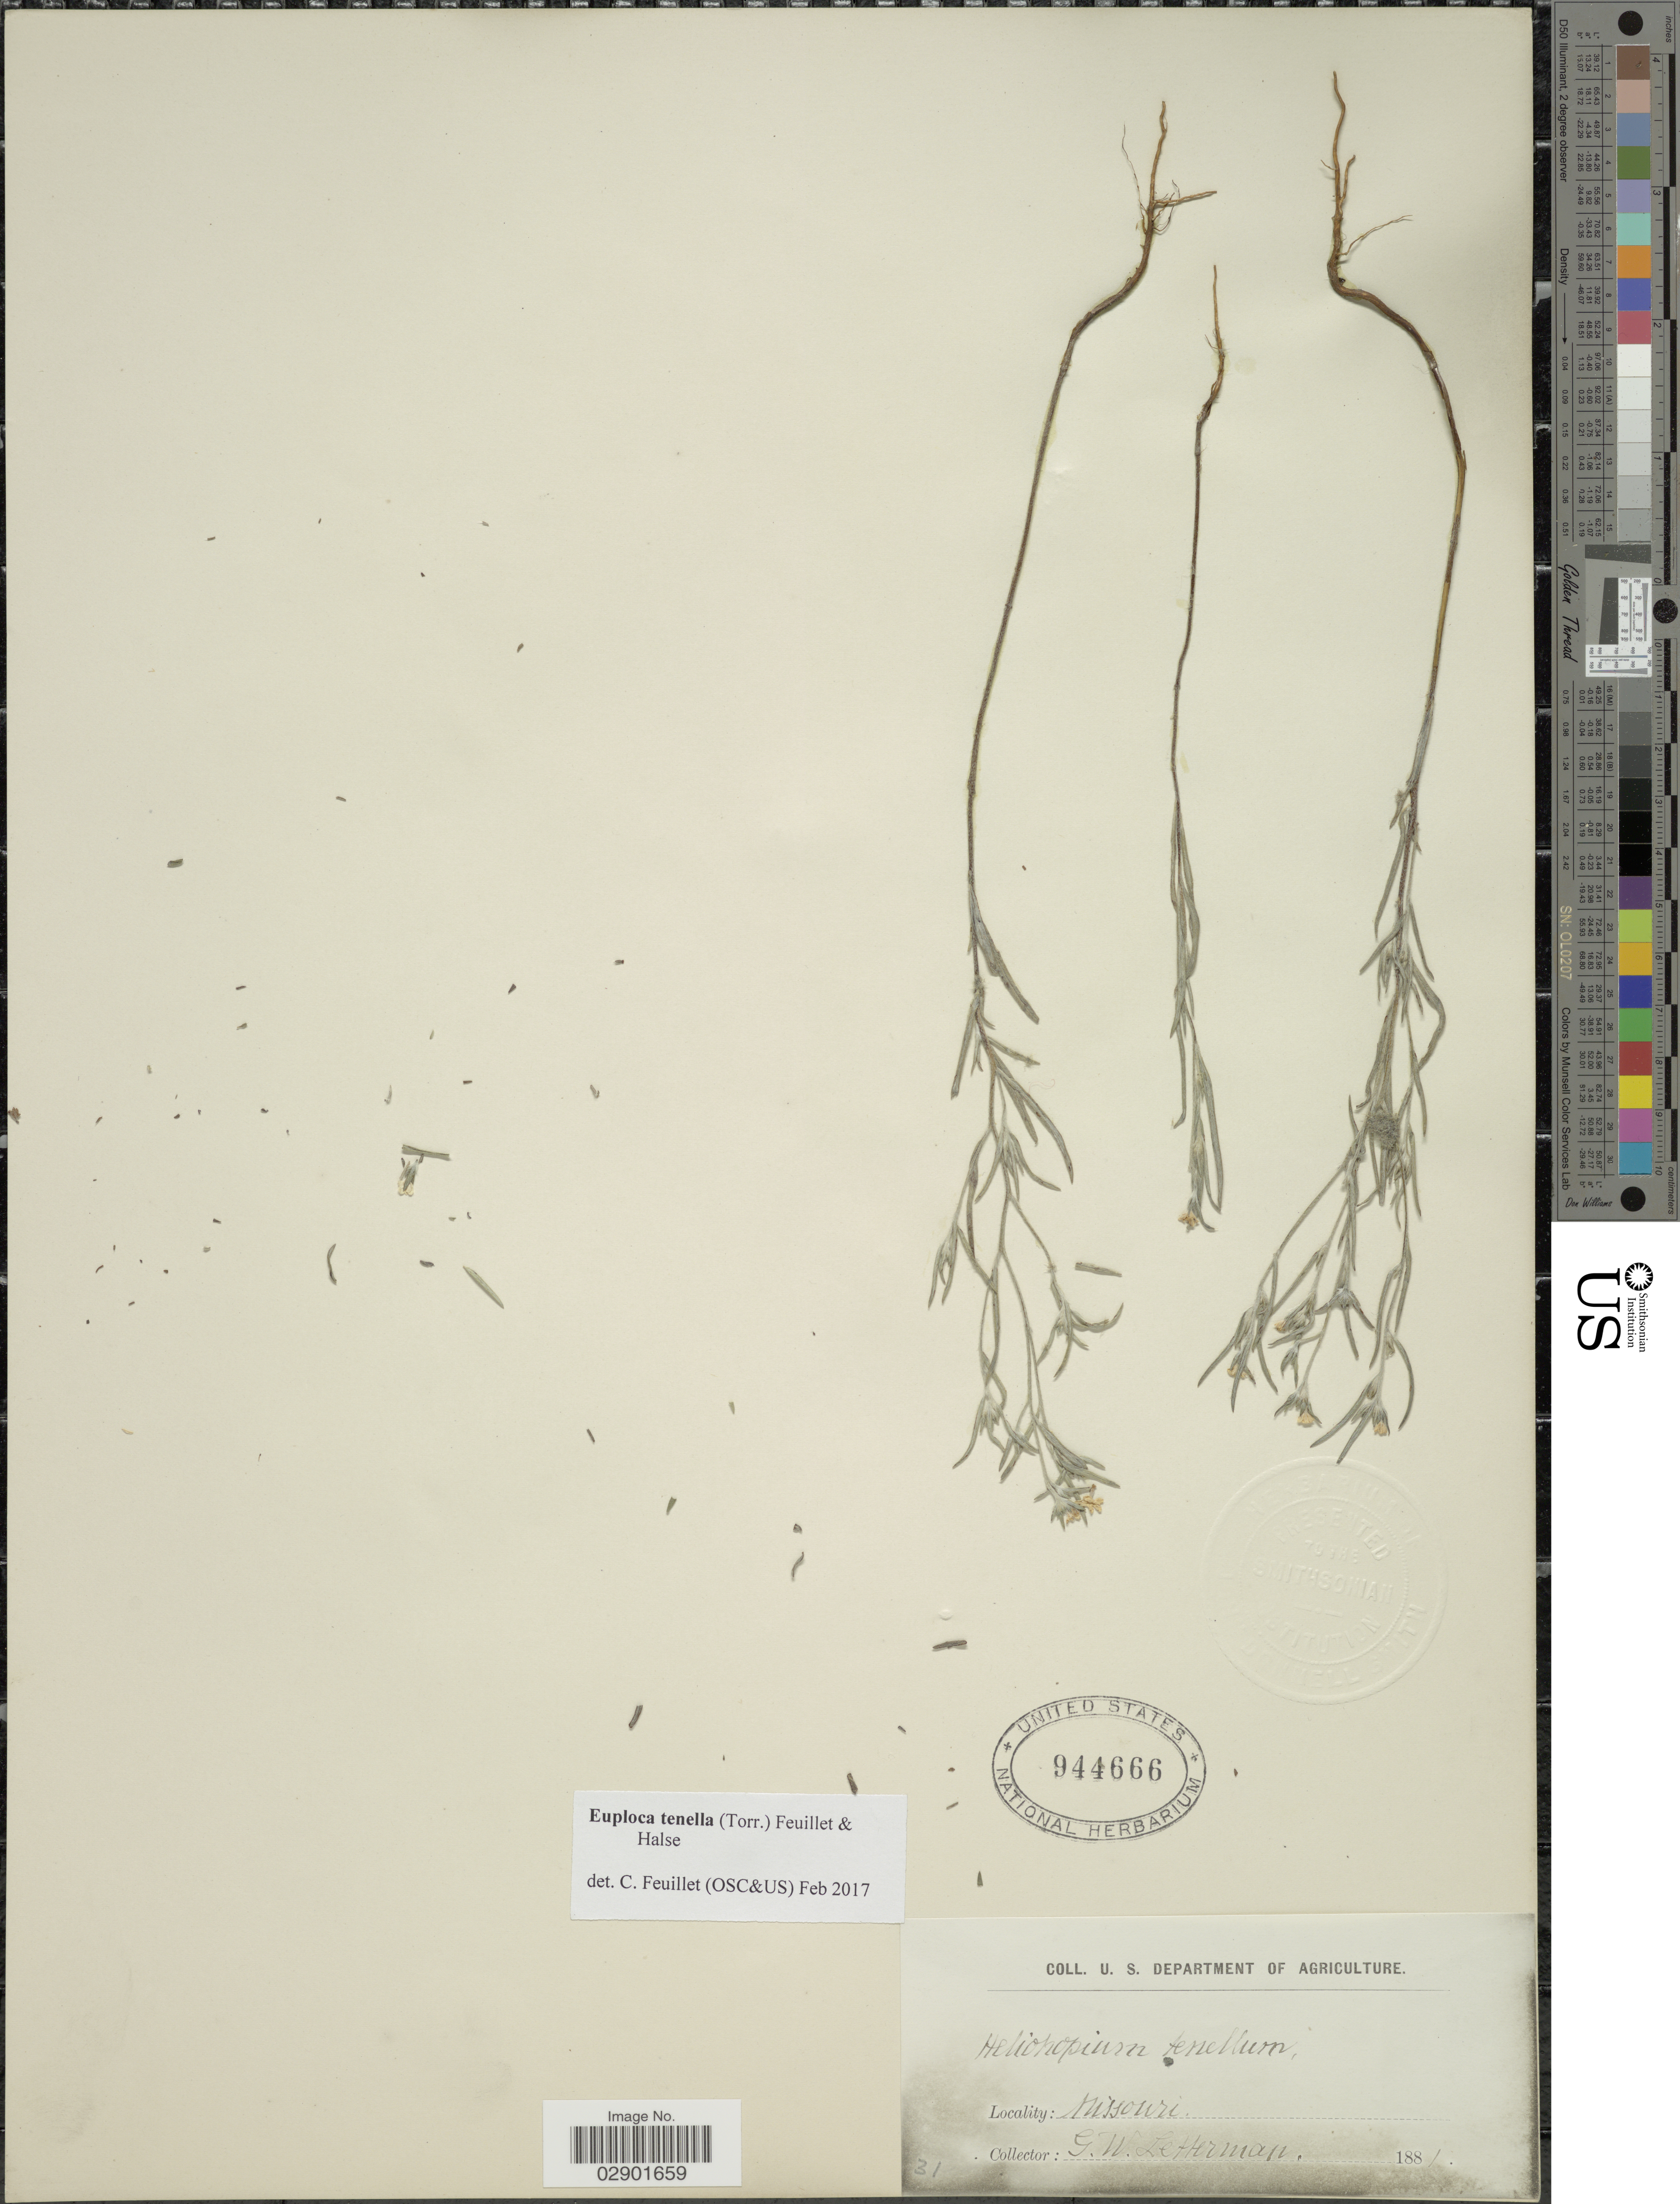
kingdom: Plantae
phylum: Tracheophyta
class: Magnoliopsida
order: Boraginales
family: Heliotropiaceae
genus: Euploca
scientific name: Euploca polyphylla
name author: (Lehm.) J.I.M. Melo & Semir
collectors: G. W. Letterman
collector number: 31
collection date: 1881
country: United States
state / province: Missouri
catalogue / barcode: US 944666